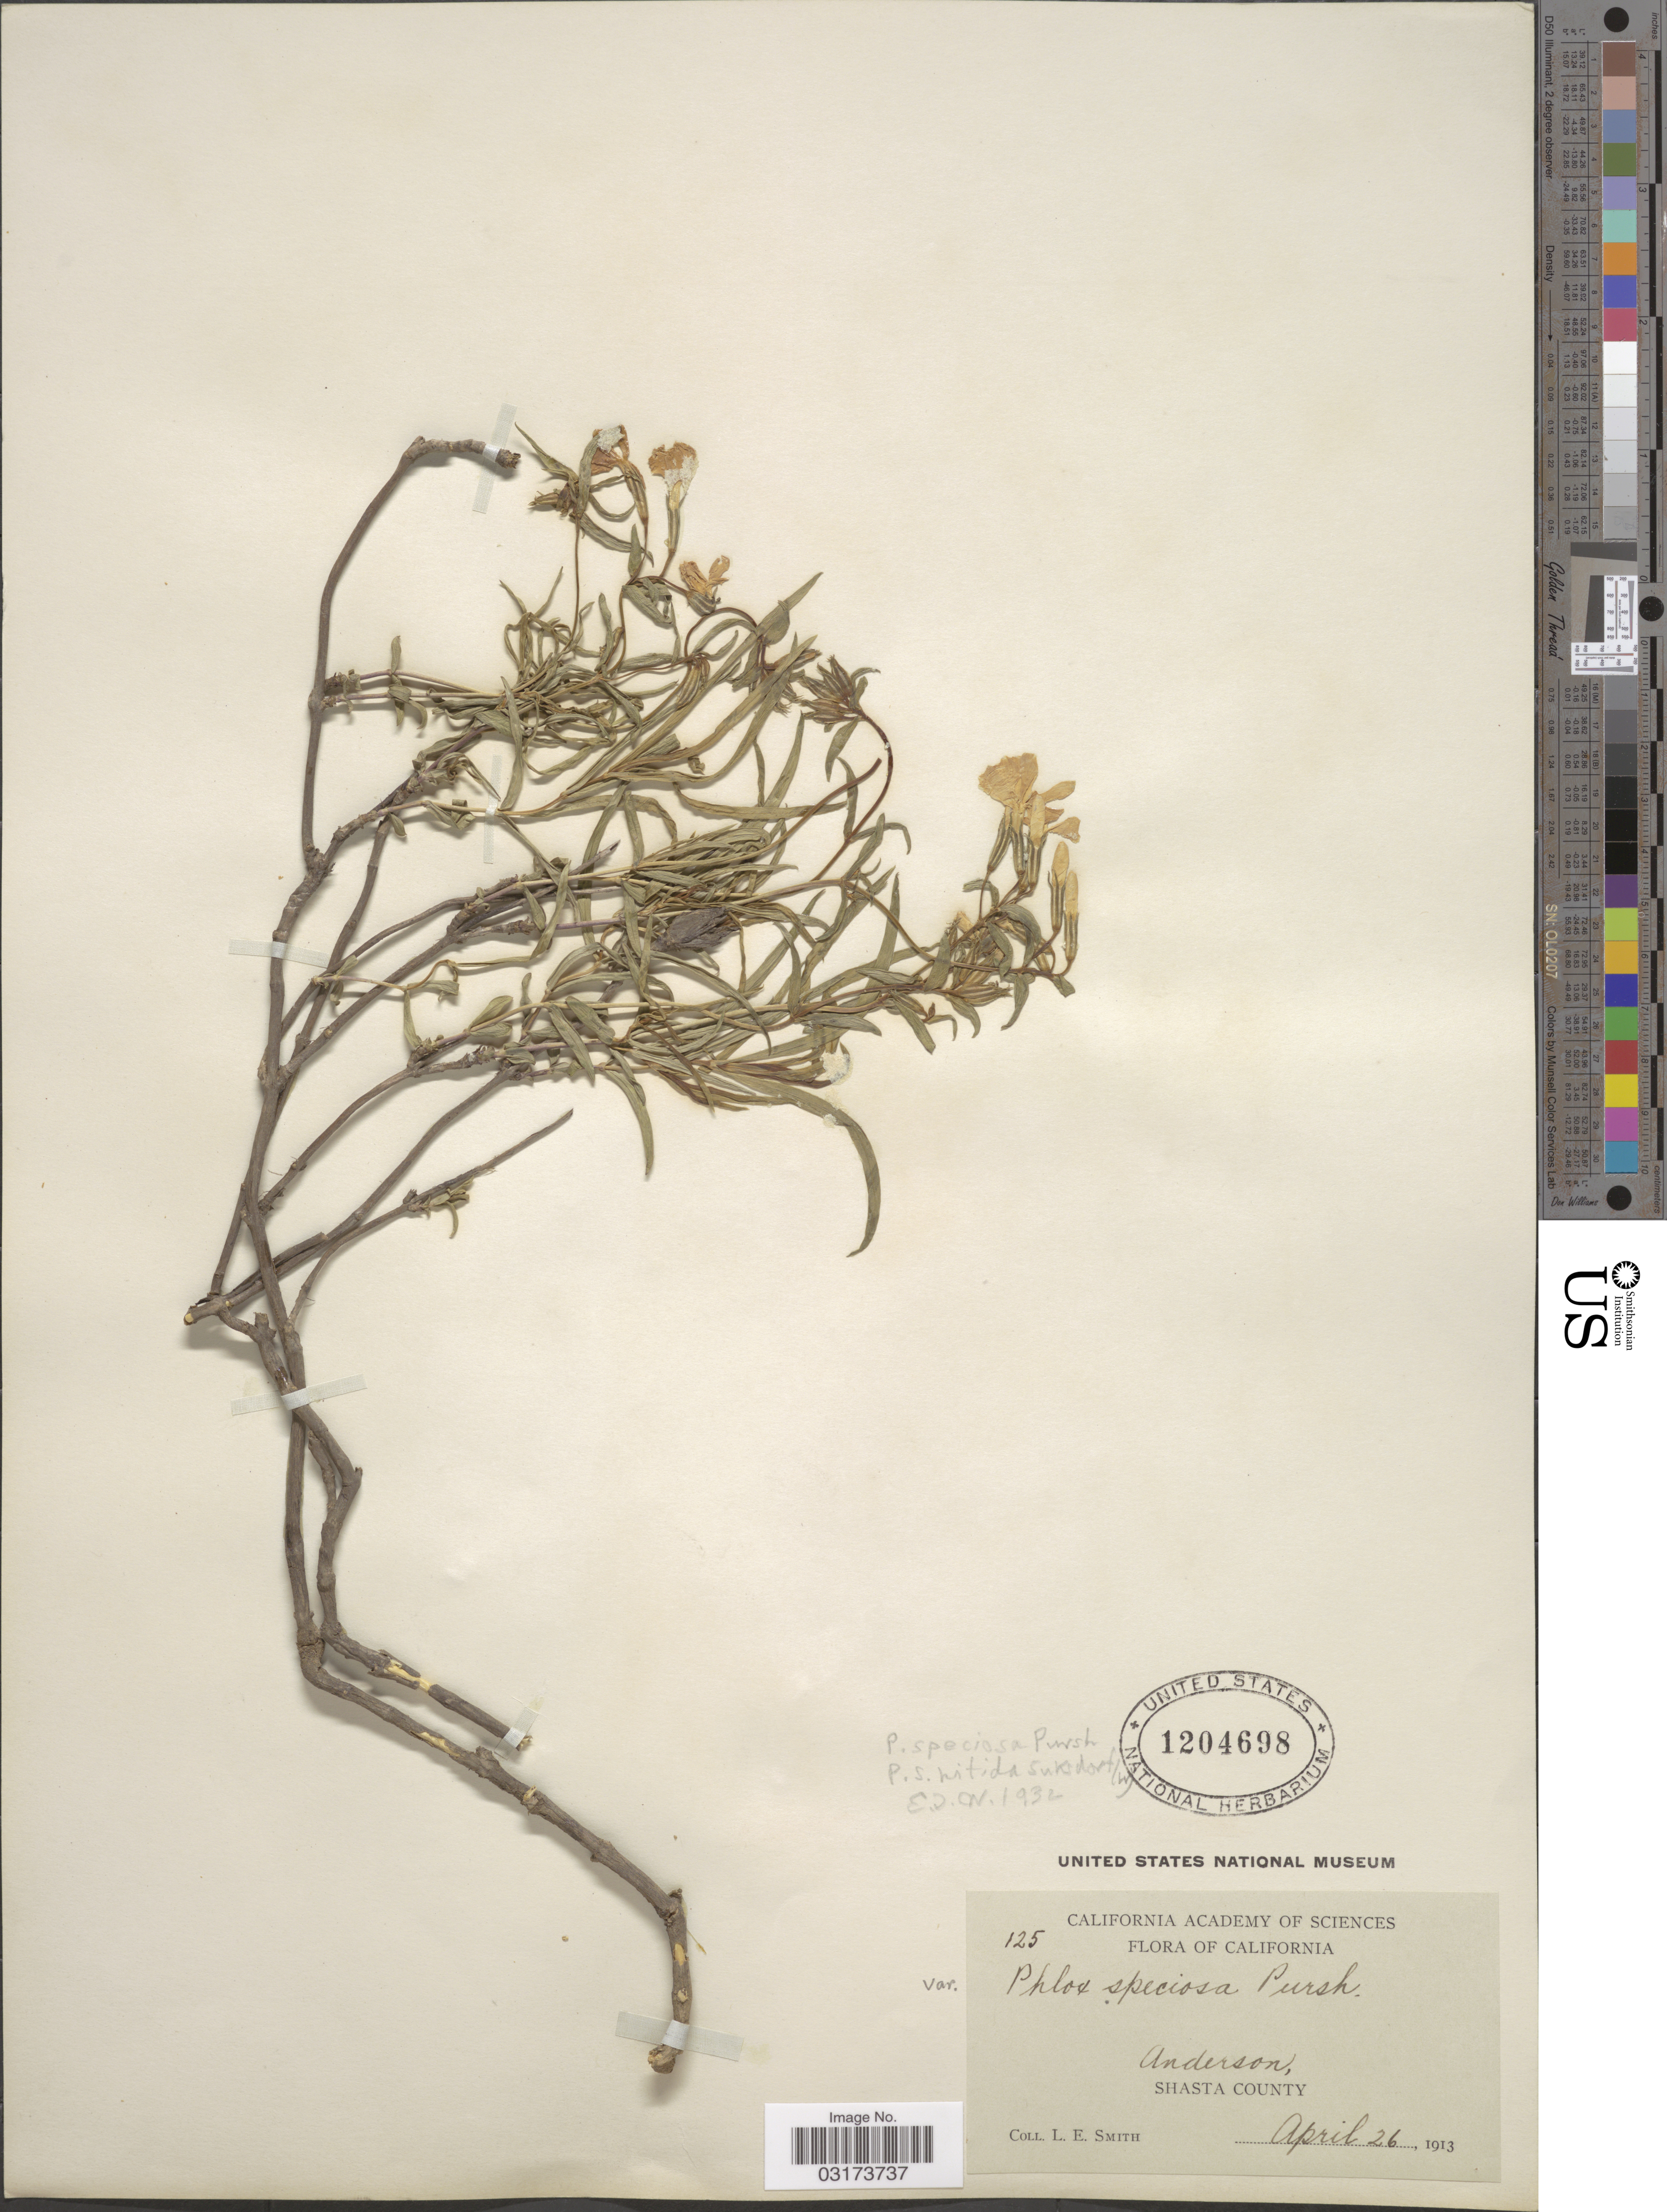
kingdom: Plantae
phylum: Tracheophyta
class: Magnoliopsida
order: Ericales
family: Polemoniaceae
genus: Phlox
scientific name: Phlox speciosa subsp. nitida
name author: (Suksd.) Wherry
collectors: L. E. Smith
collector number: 125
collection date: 1913-04-26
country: United States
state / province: California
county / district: Shasta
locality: Anderson, Shasta County.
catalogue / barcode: US 1204698